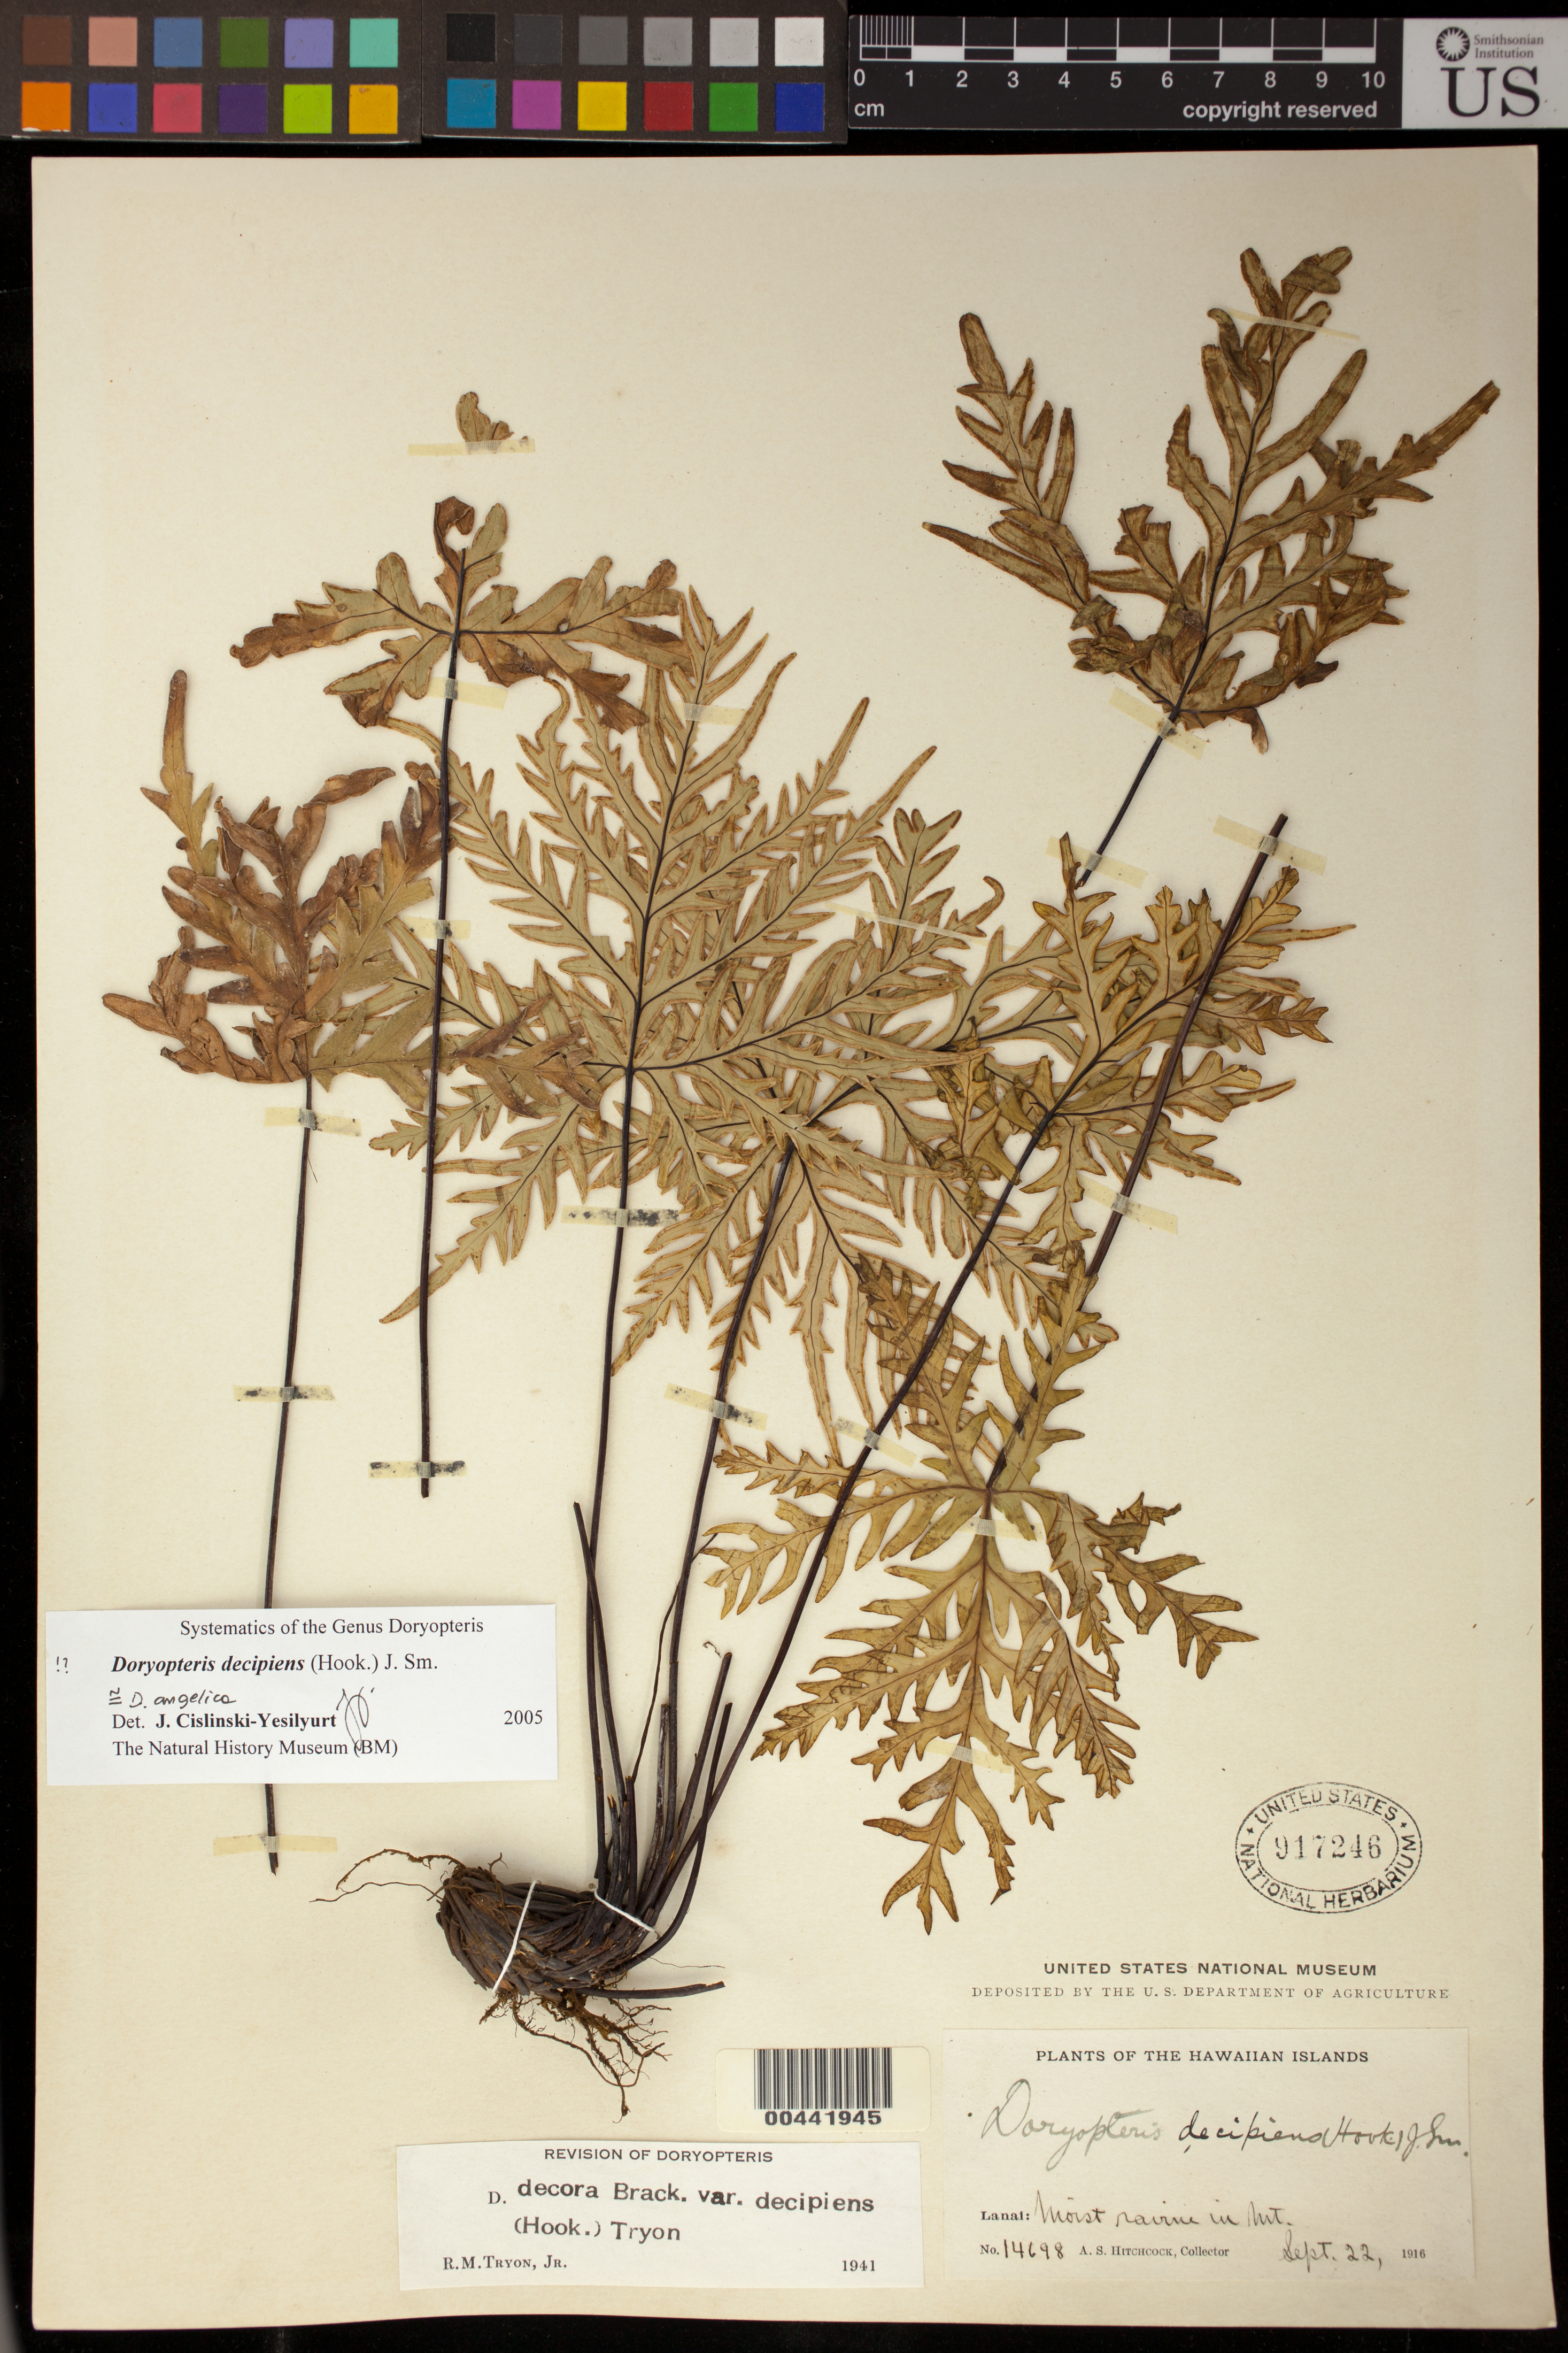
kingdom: Plantae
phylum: Tracheophyta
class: Polypodiopsida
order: Polypodiales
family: Pteridaceae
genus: Doryopteris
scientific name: Doryopteris decipiens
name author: (Hook.) J. Sm.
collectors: A. S. Hitchcock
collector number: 14698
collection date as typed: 22 Sep 1916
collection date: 1916-09-22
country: United States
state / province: Hawaii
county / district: Maui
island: Lana'i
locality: Moist ravine in Mt.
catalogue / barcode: US 917246